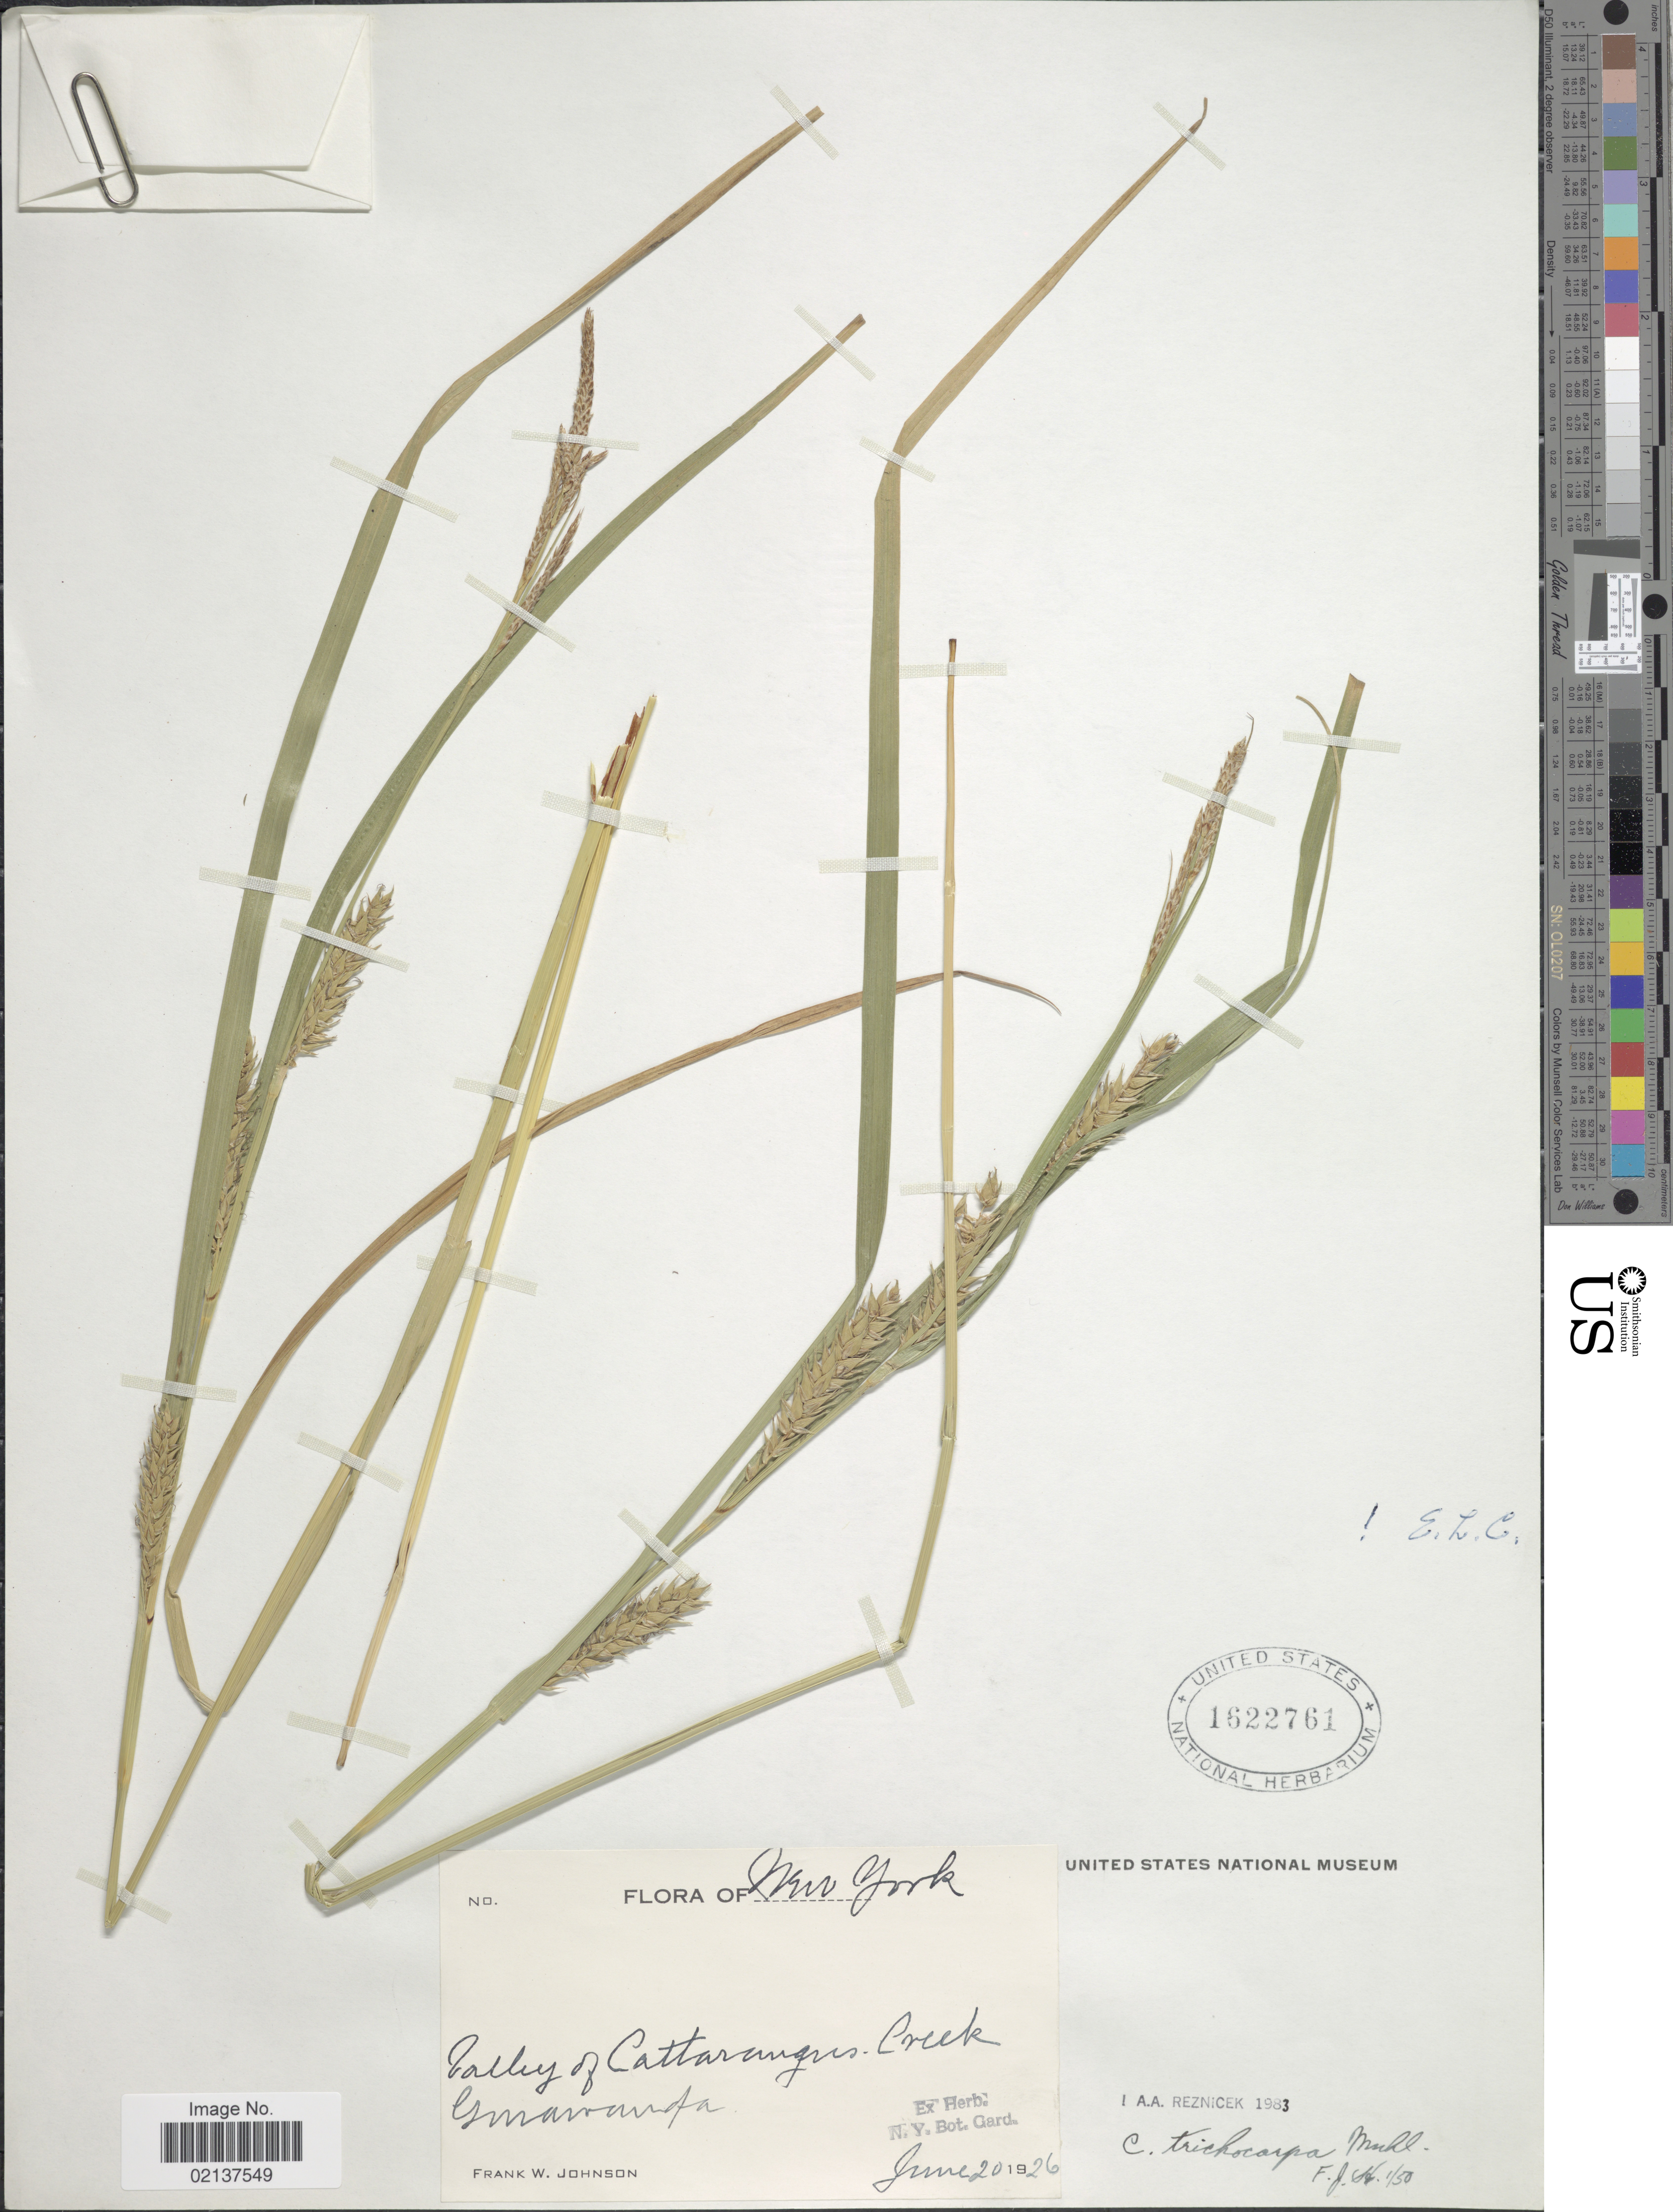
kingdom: Plantae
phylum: Tracheophyta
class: Liliopsida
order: Poales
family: Cyperaceae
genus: Carex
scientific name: Carex trichocarpa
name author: Muhl. ex Willd.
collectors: F. W. Johnson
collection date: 1926-06-20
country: United States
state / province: New York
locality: Valley of Cattarangus Creek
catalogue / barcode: US 1622761